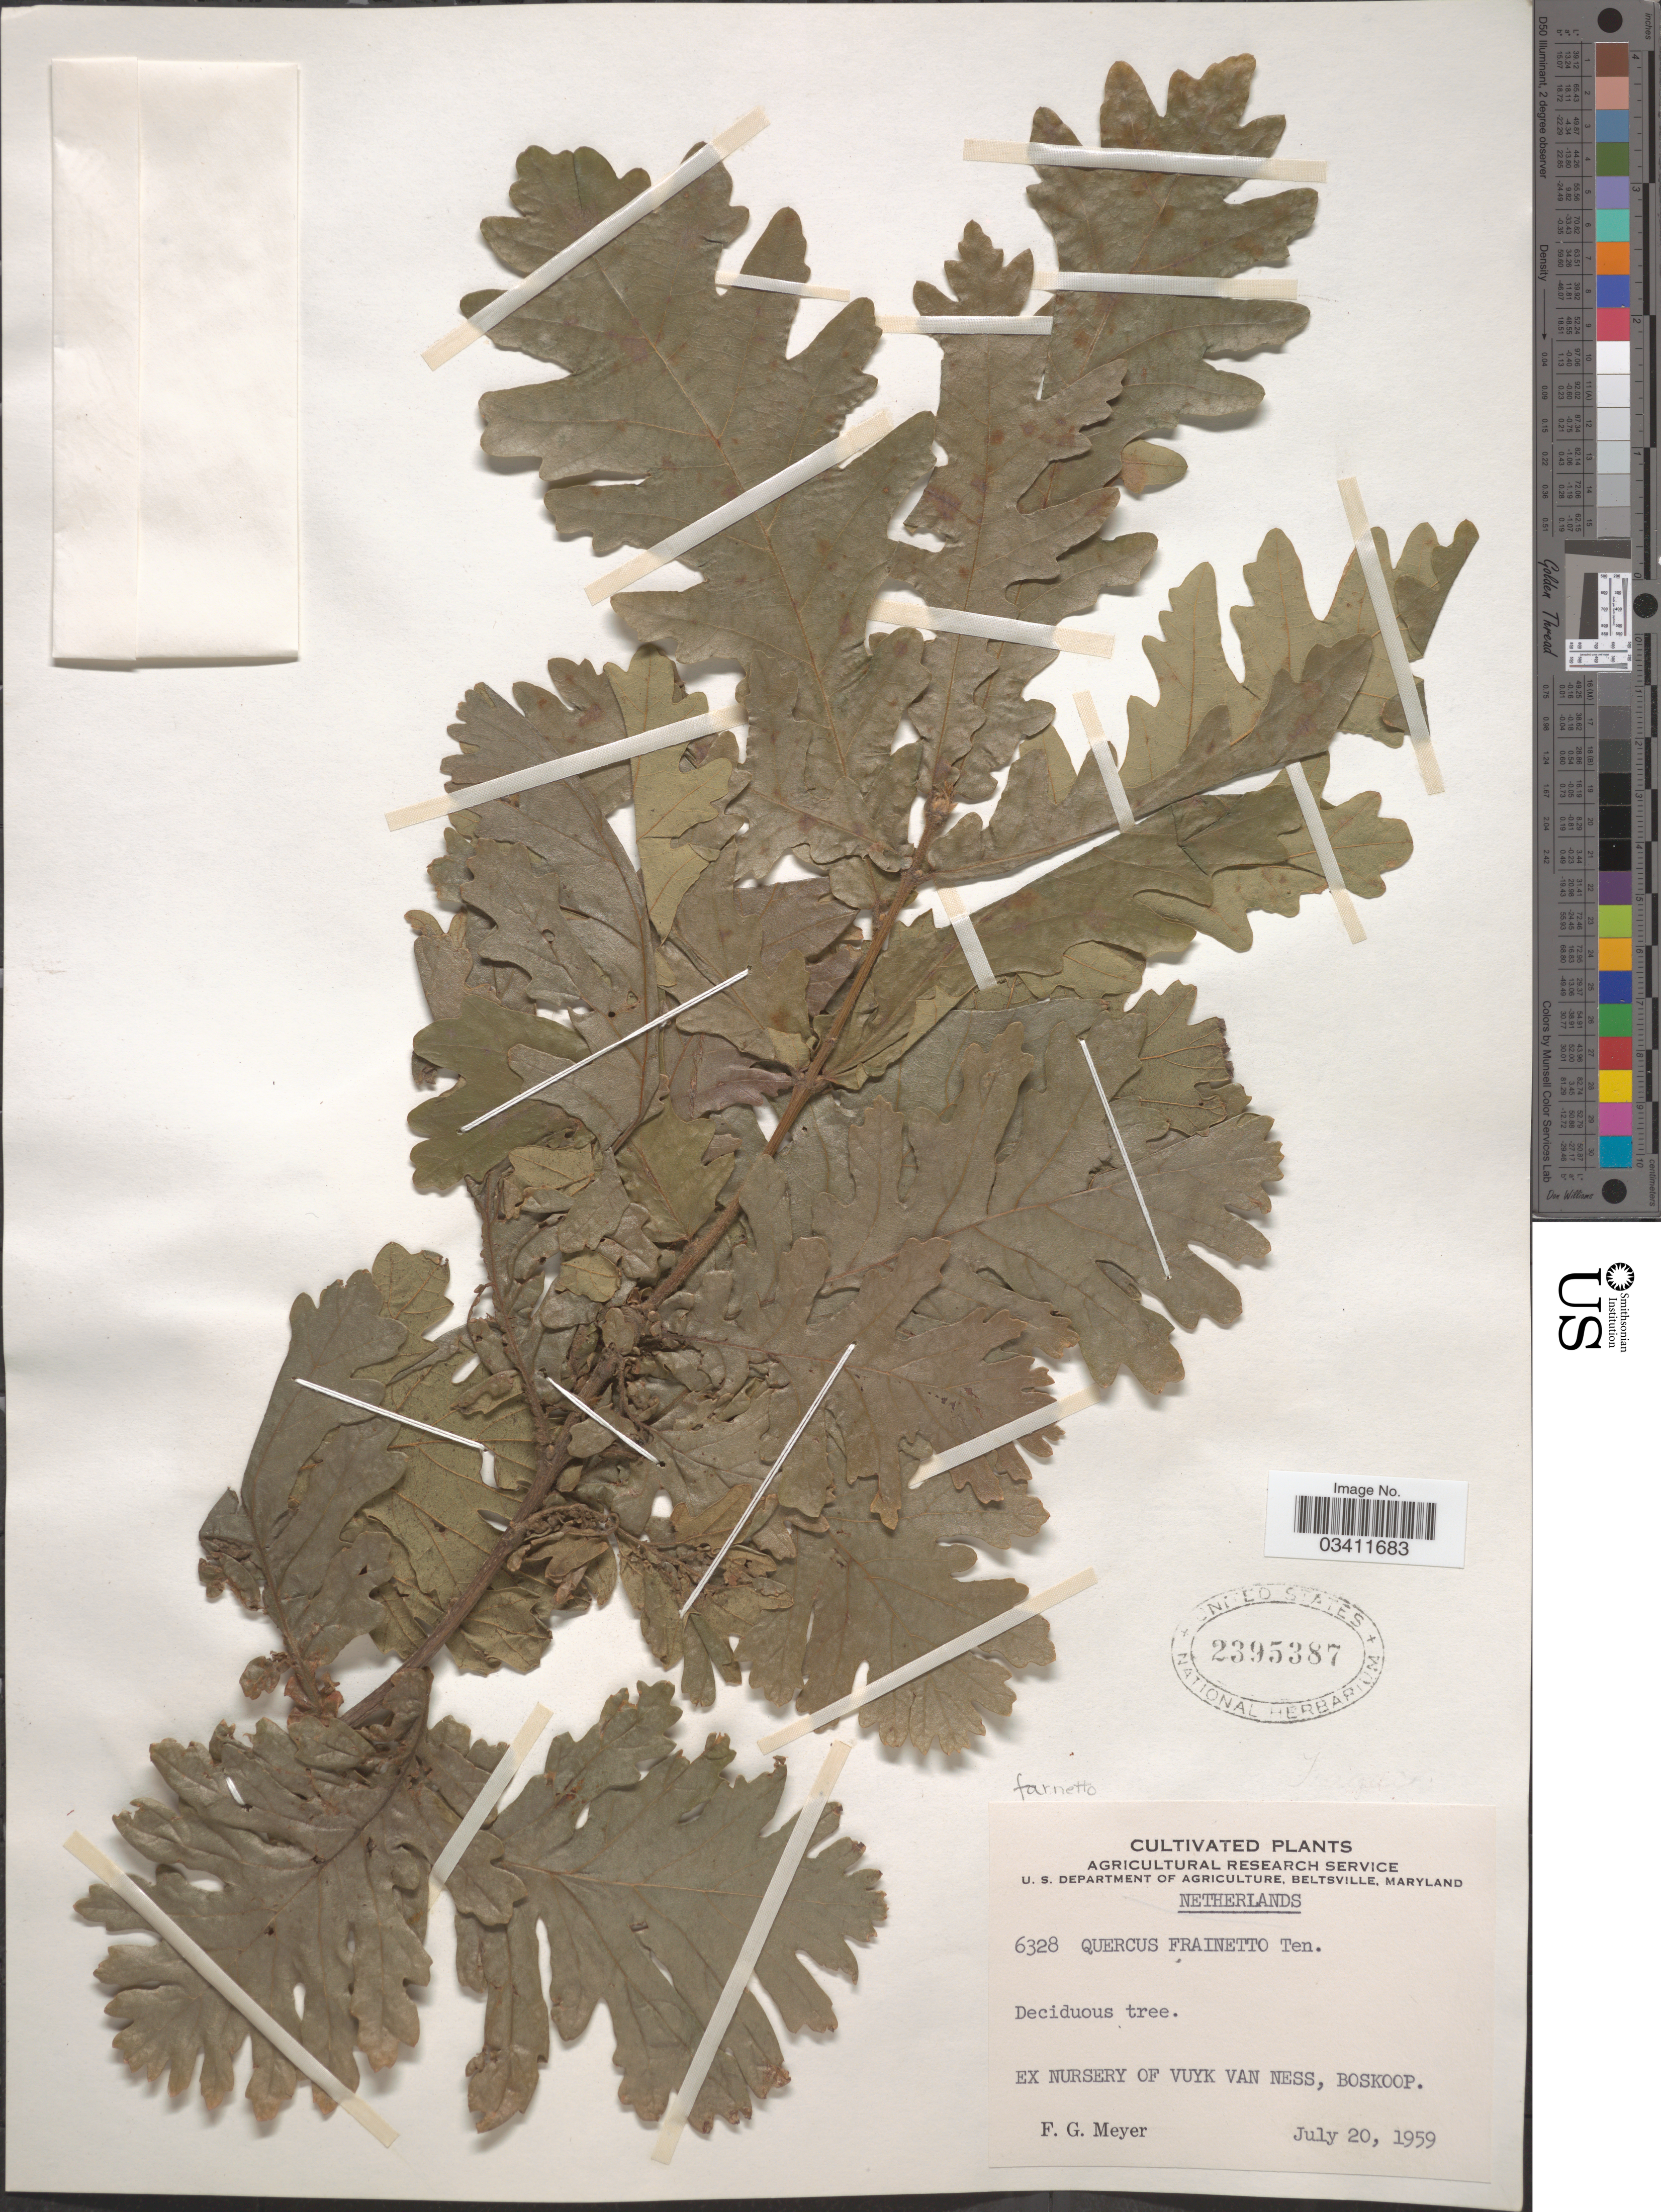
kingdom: Plantae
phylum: Tracheophyta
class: Magnoliopsida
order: Fagales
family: Fagaceae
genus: Quercus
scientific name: Quercus frainetto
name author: Ten.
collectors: F. G. Meyer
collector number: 6328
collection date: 1959-07-20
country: Netherlands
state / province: Zuid Holland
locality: Ex nursery of Vuyk Van Ness, Boskoop.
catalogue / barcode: US 2395387